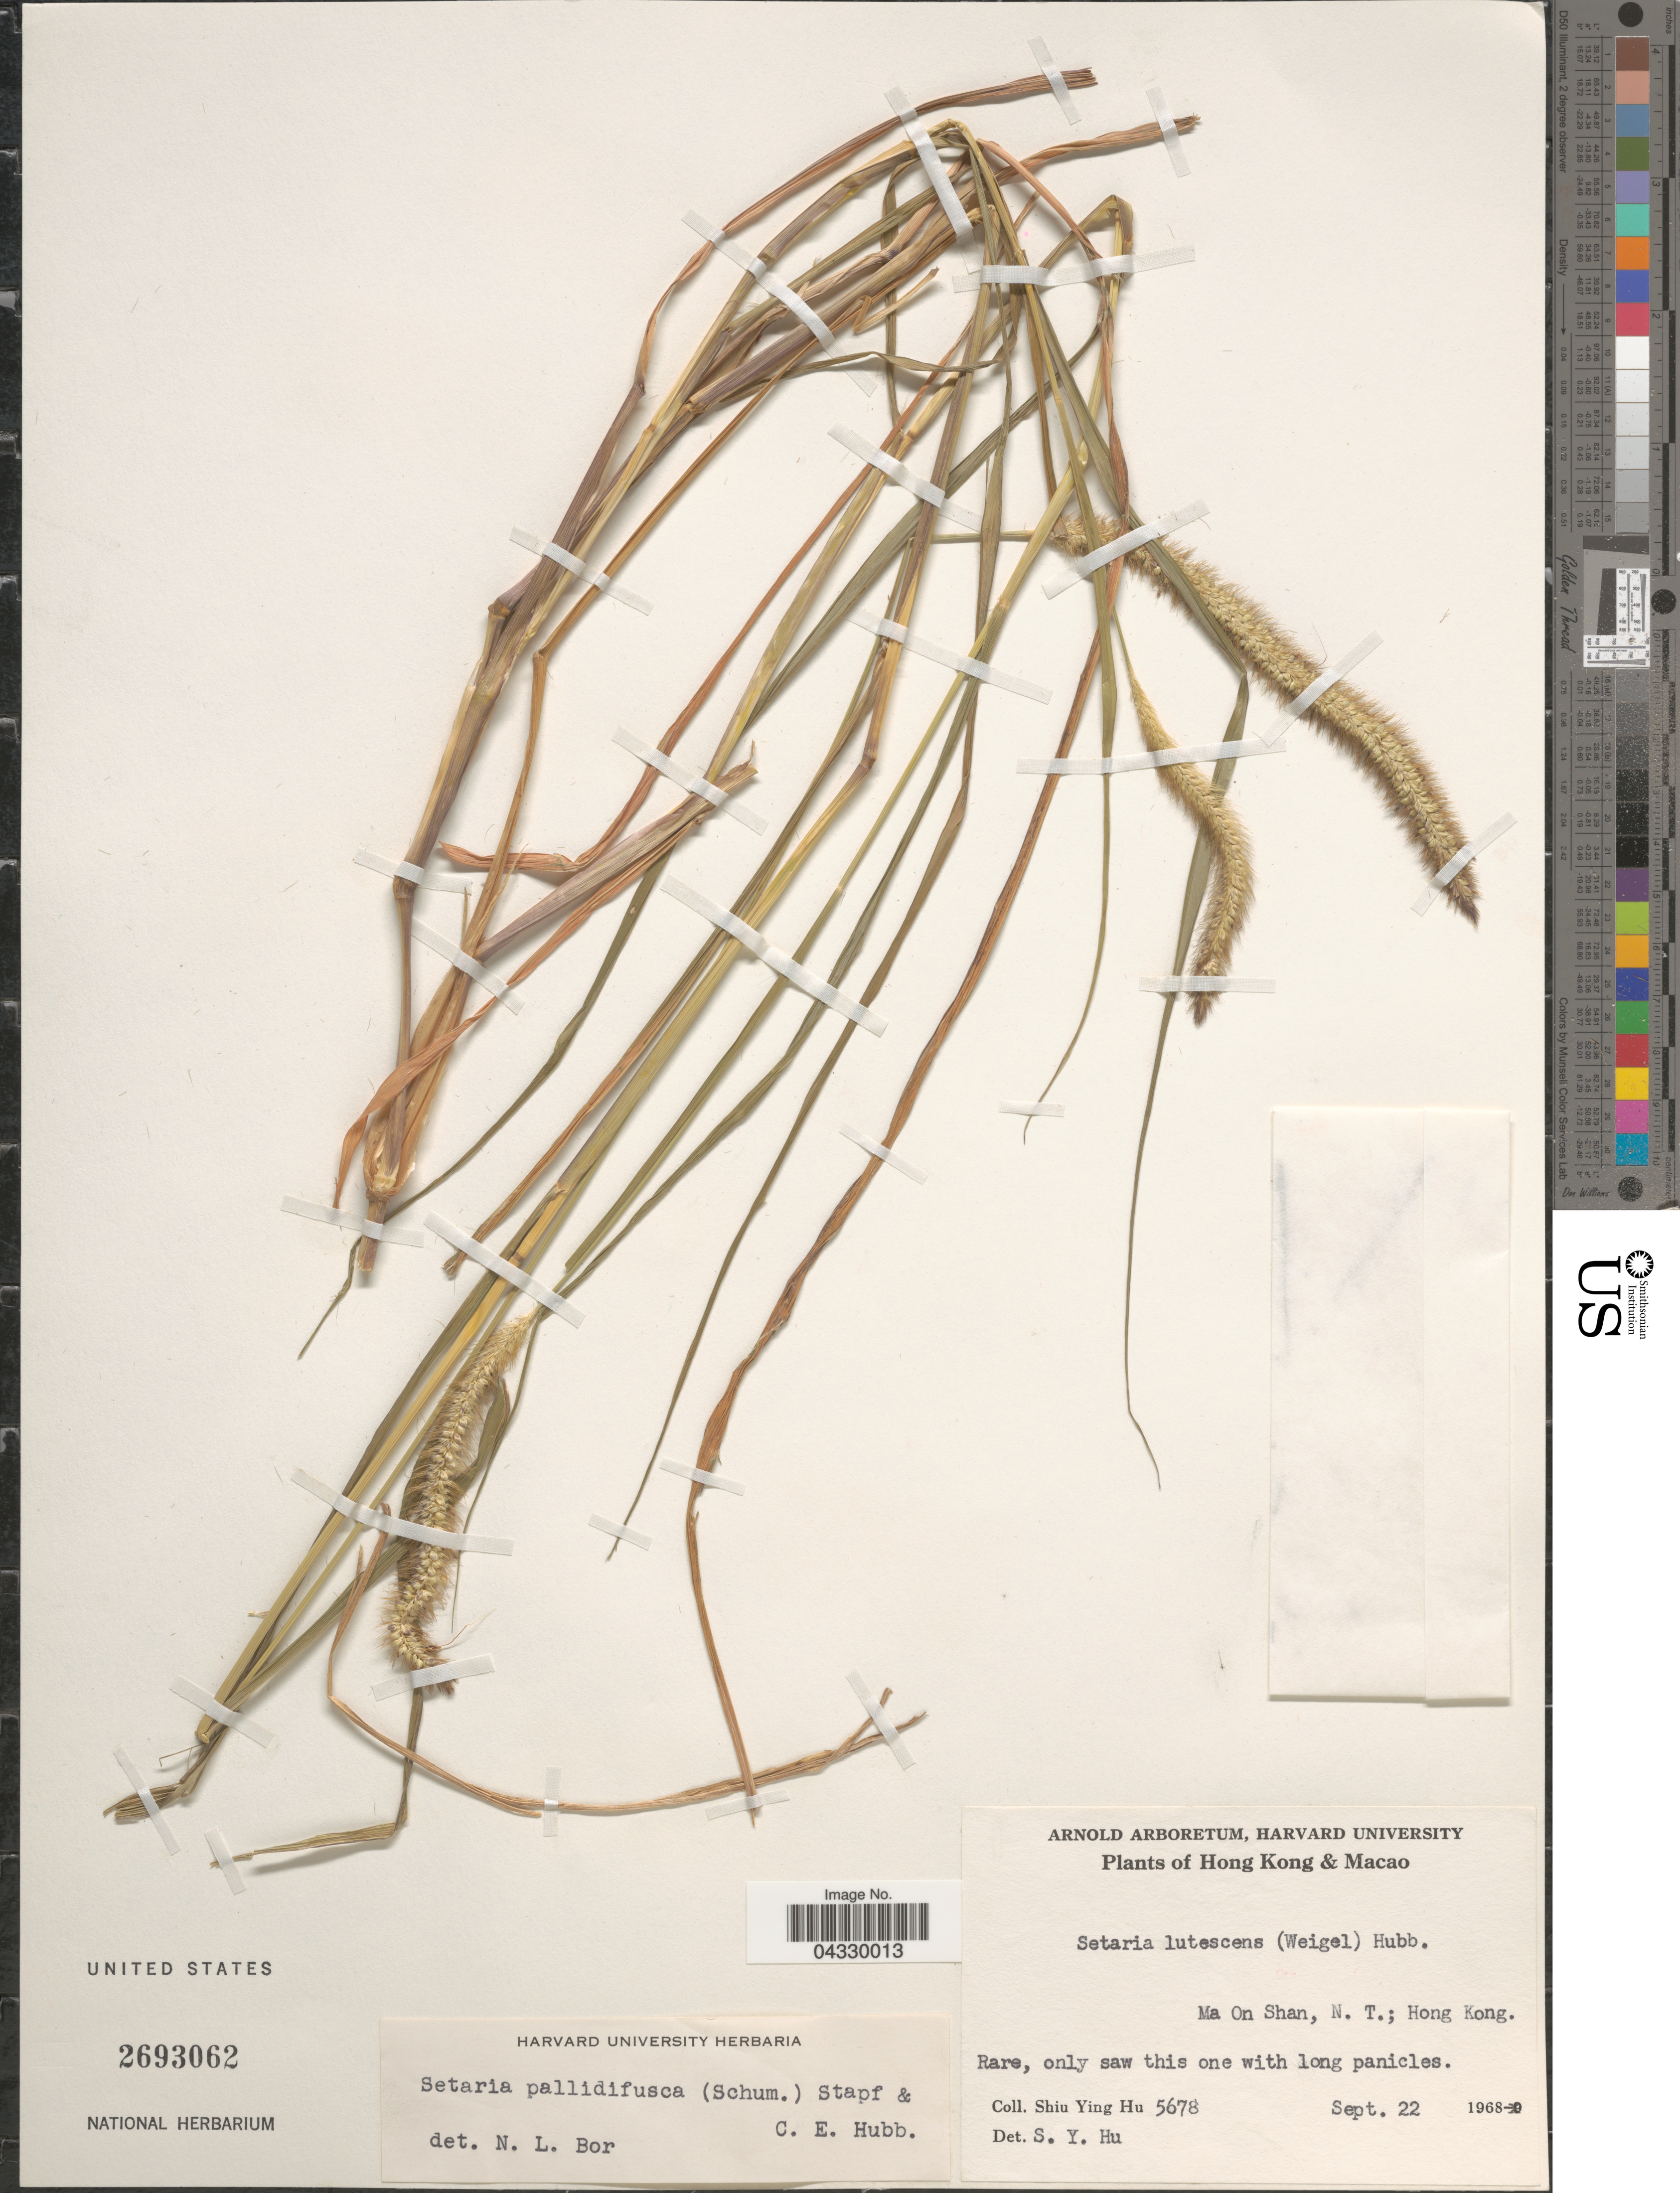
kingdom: Plantae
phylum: Tracheophyta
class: Liliopsida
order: Poales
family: Poaceae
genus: Setaria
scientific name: Setaria pallide-fusca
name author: (Schumach.) Stapf & C.E. Hubb.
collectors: S. Y. Hu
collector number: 5678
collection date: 1968-09-22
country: China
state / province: Hong Kong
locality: Ma On Shan, N.T.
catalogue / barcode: US 2693062